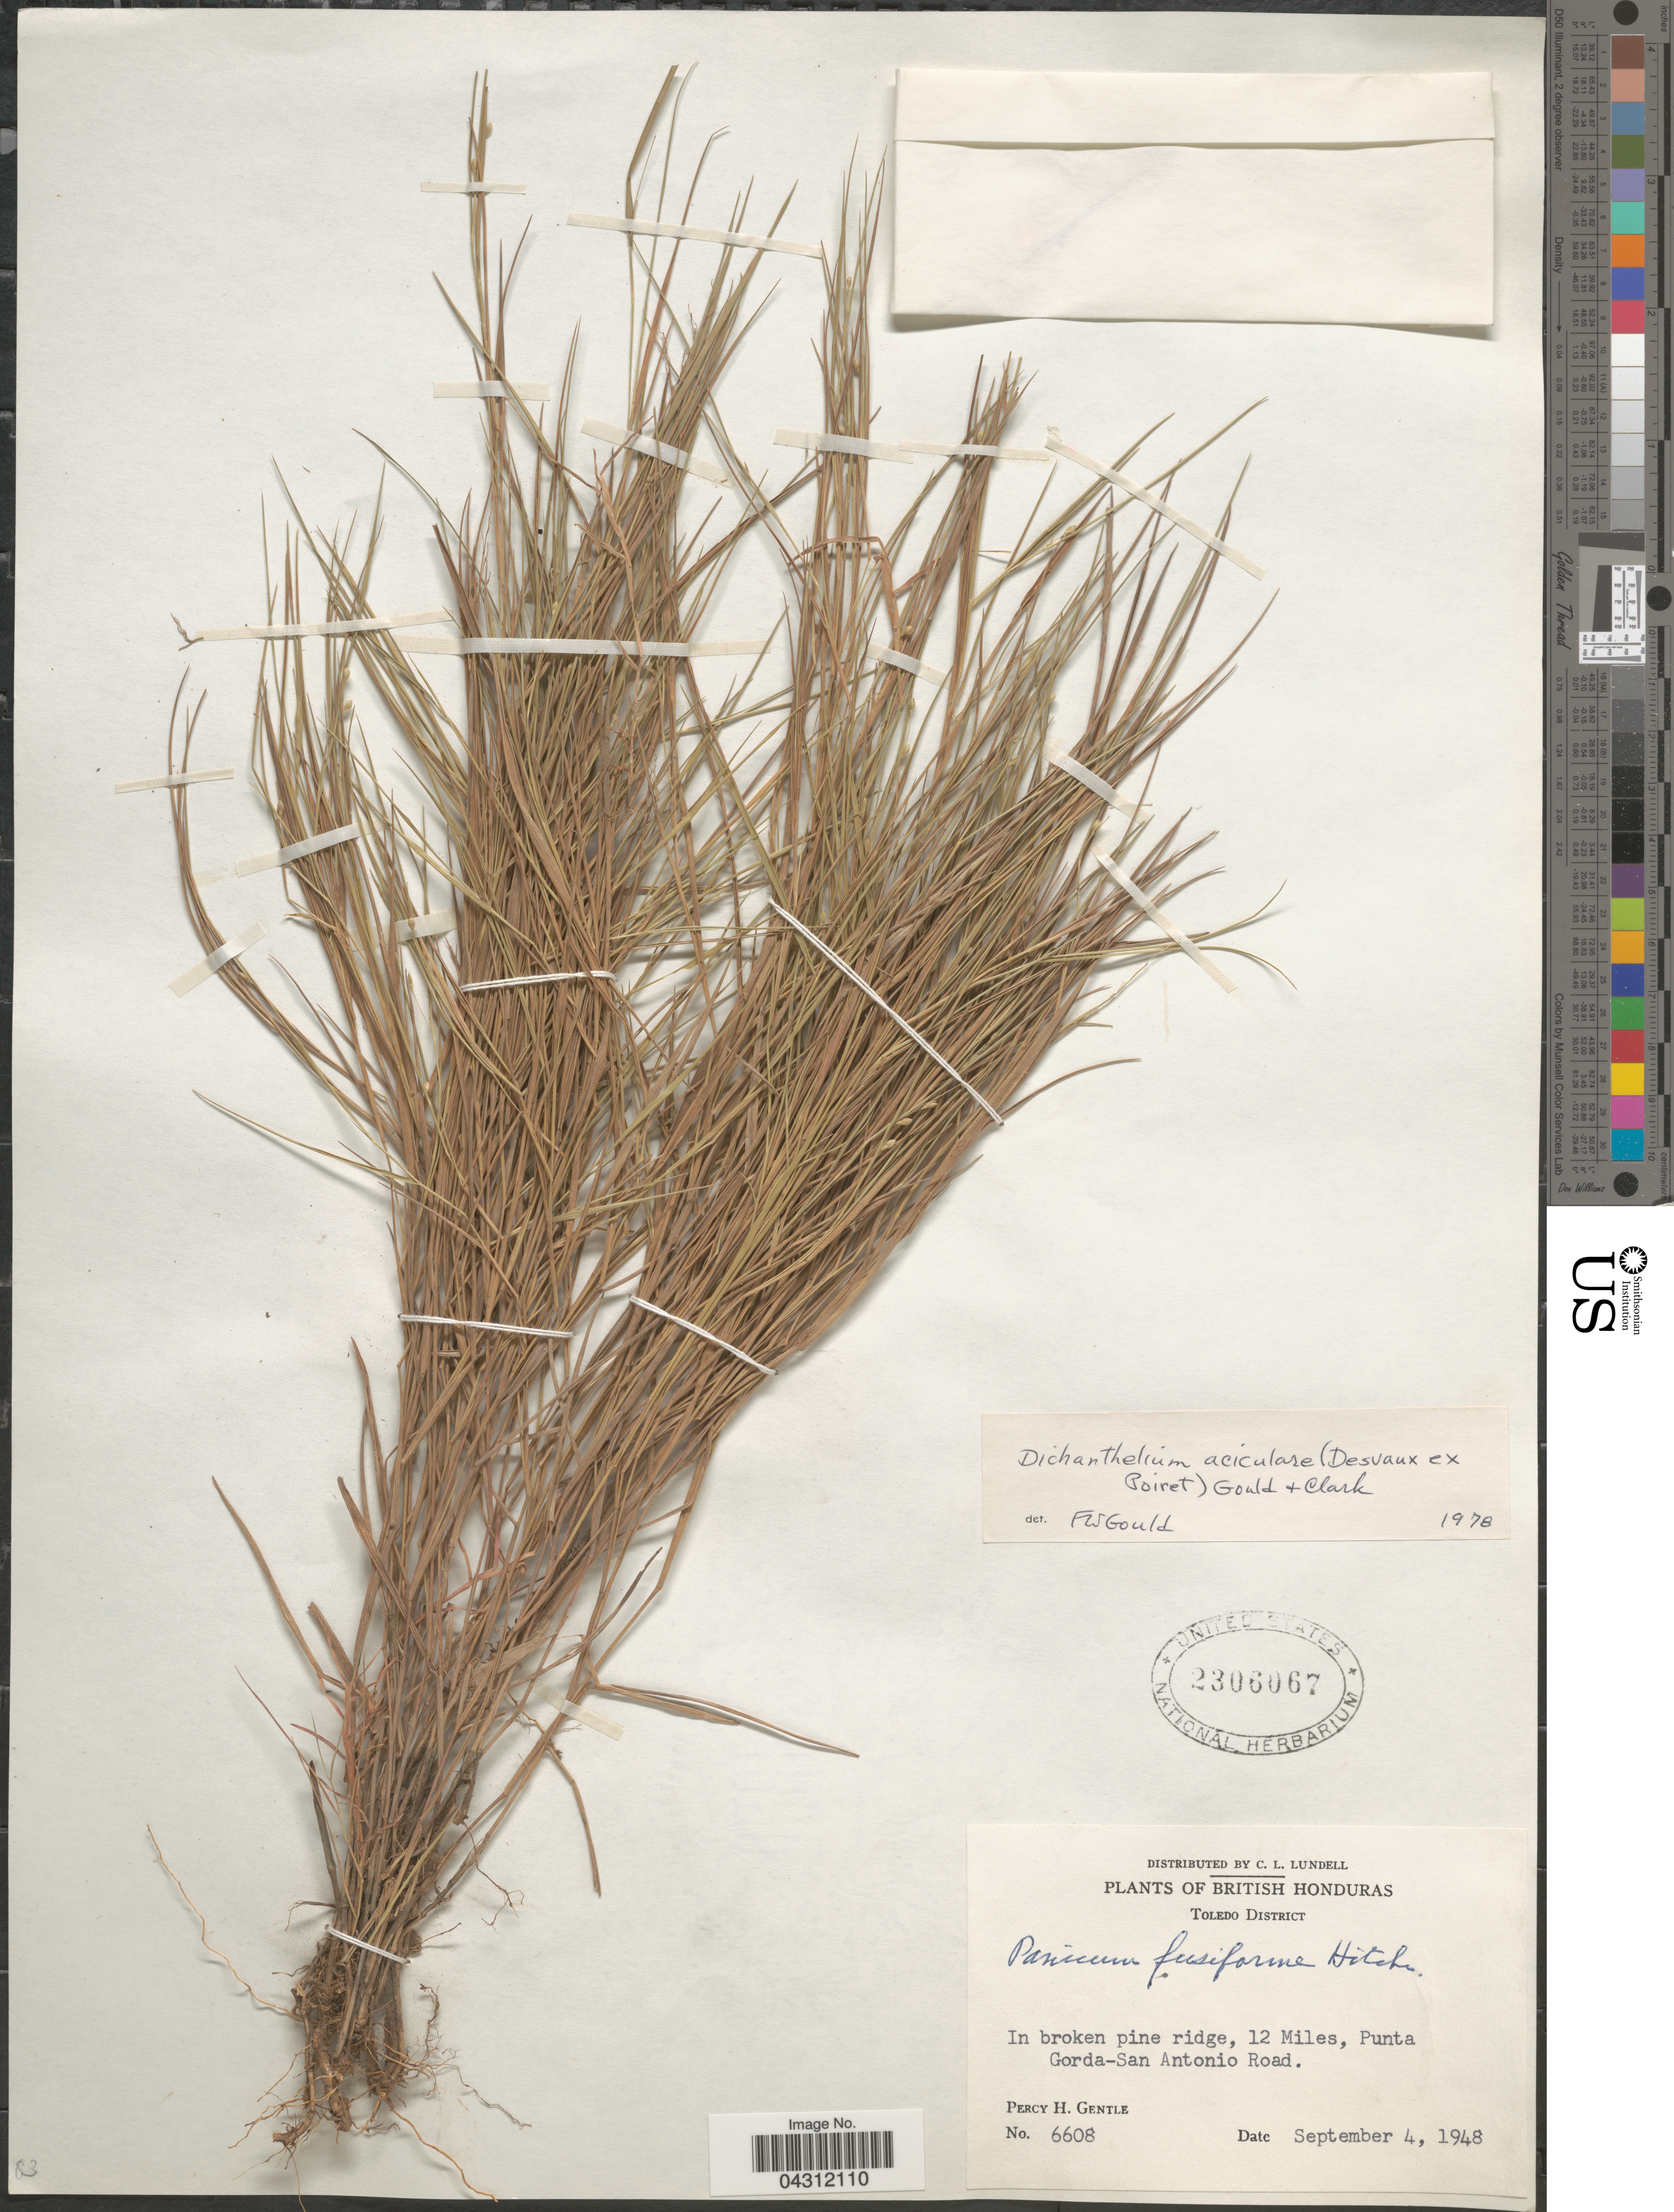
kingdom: Plantae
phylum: Tracheophyta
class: Liliopsida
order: Poales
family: Poaceae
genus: Dichanthelium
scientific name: Dichanthelium aciculare var. ramosum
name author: (Griseb.) Davidse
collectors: P. H. Gentle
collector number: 6608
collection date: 1948-09-04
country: Belize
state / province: Toledo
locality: British Honduras. Toledo District. In broken pine ridge, 12 Miles, Punta Gorda-San Antonio Road.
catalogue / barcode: US 2306067